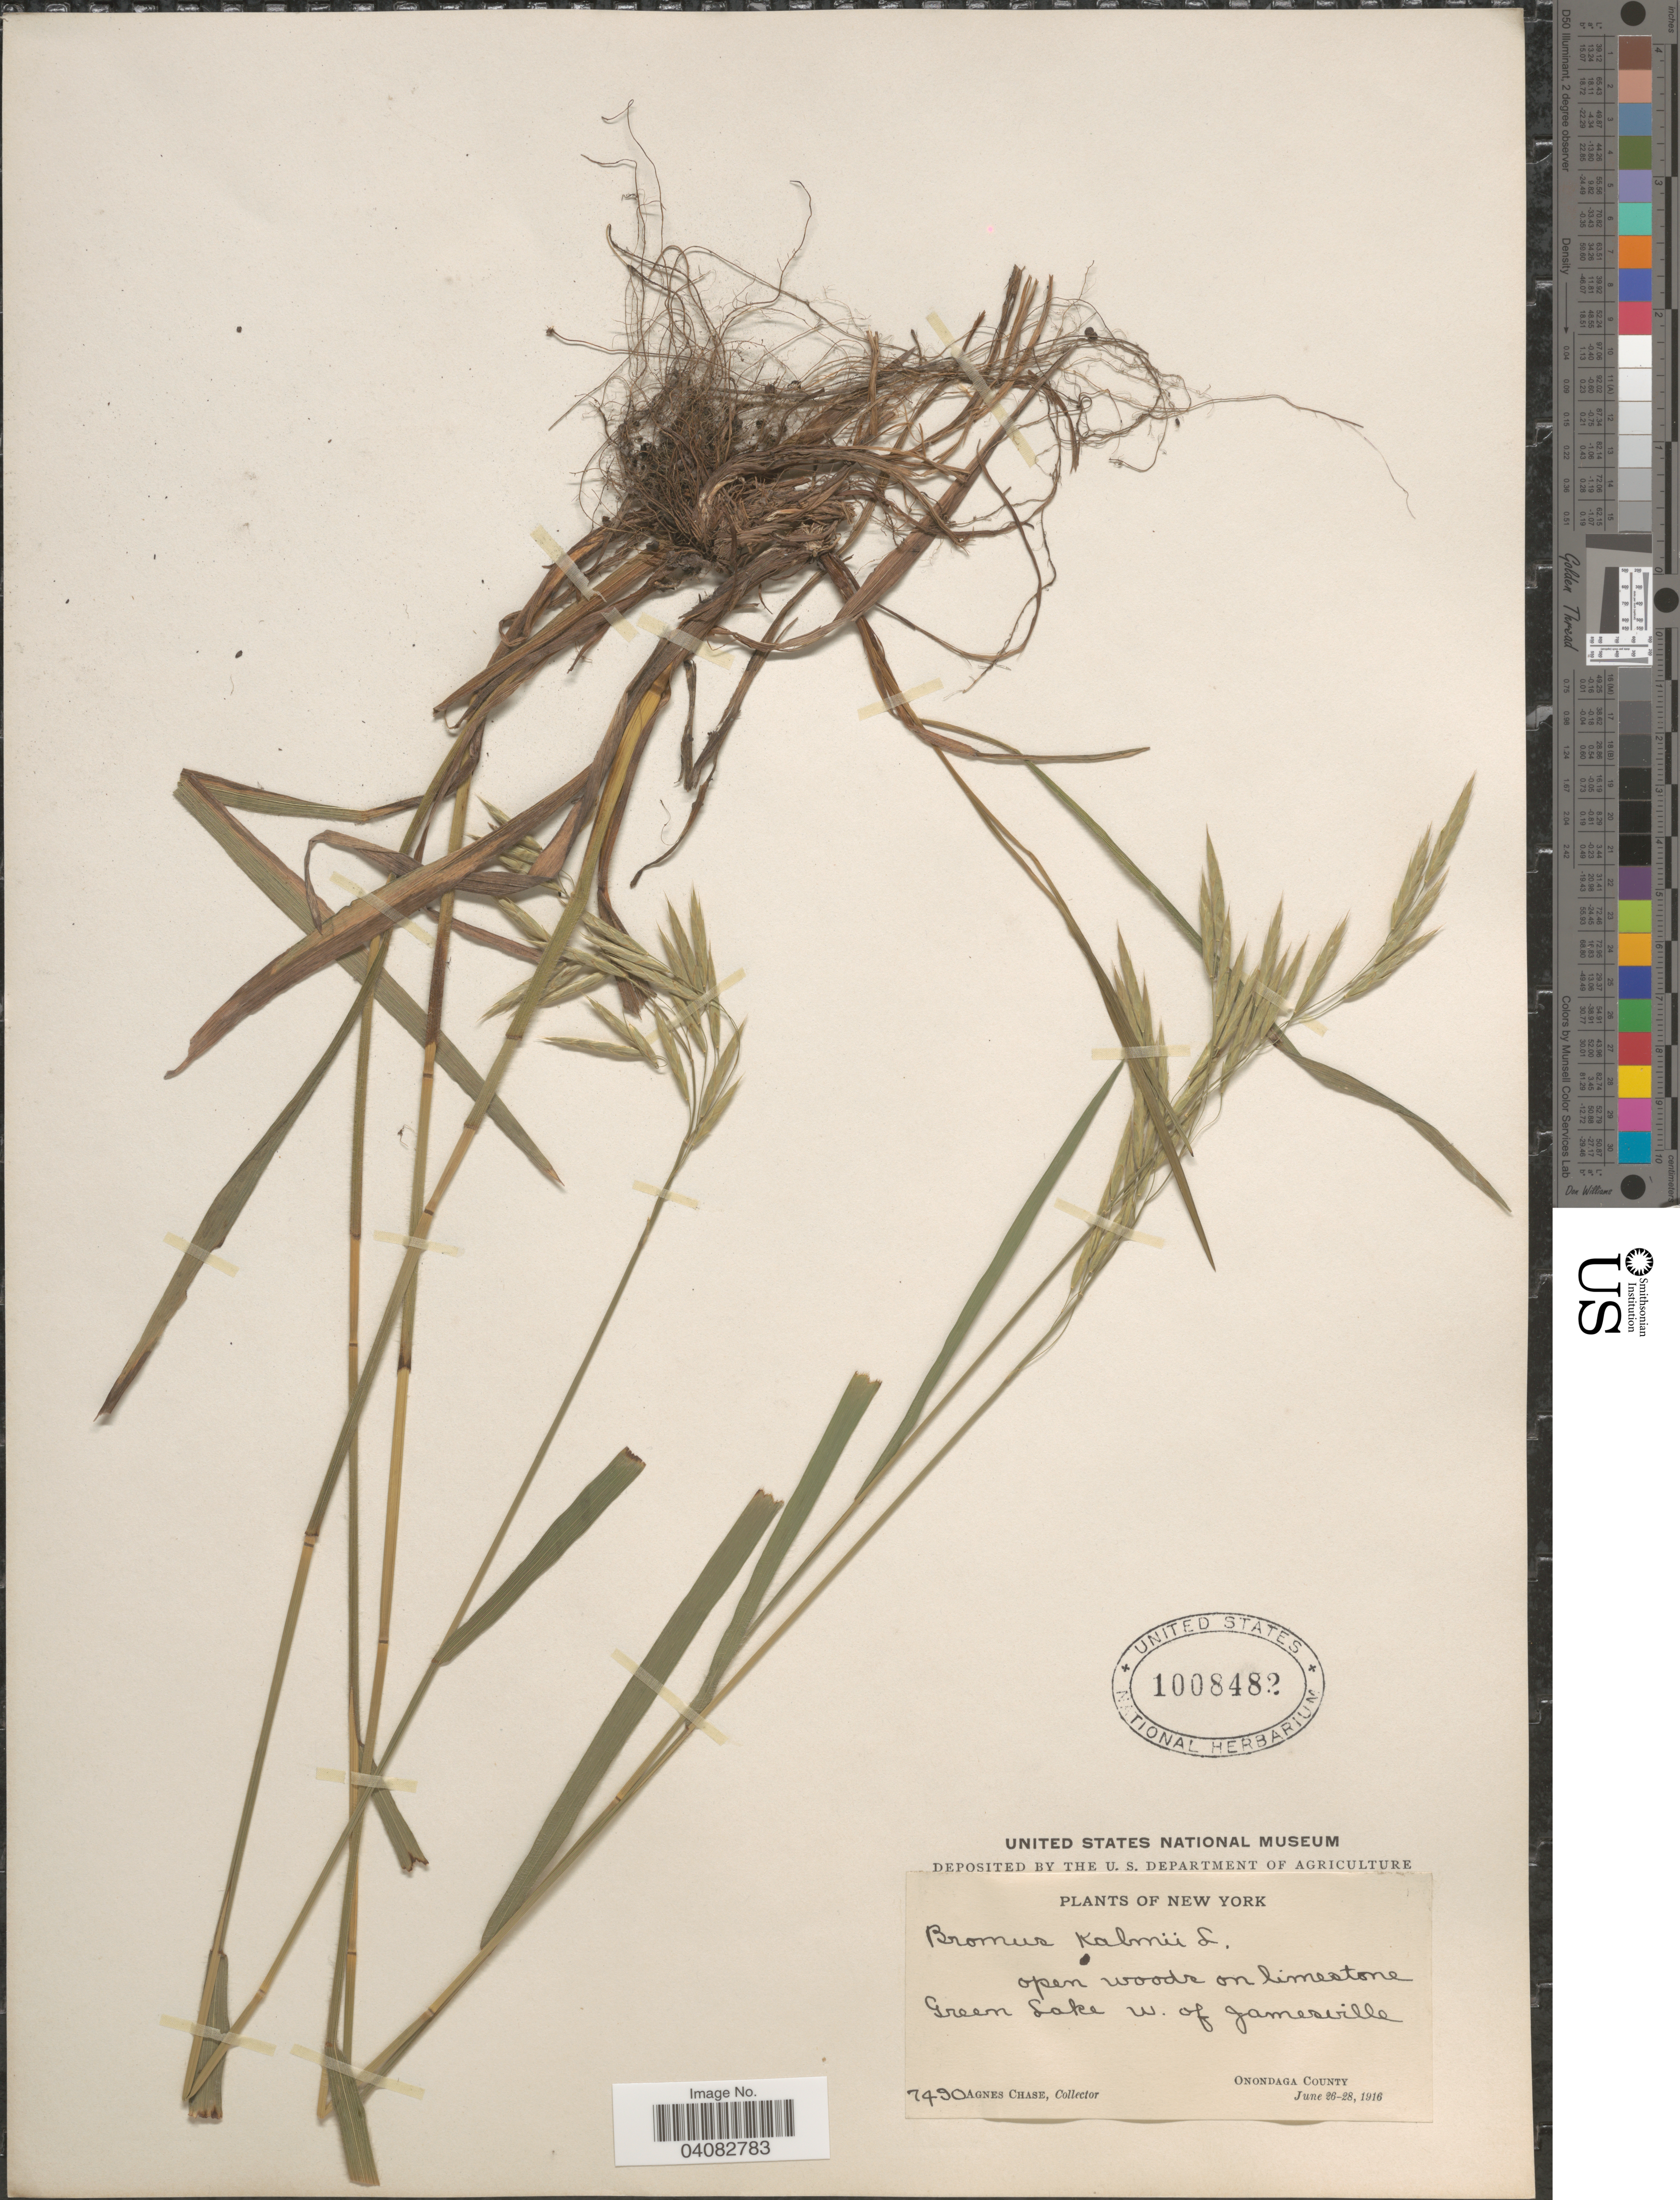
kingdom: Plantae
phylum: Tracheophyta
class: Liliopsida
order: Poales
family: Poaceae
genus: Bromus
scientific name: Bromus kalmii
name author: A. Gray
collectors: A. Chase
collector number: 7490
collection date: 1916-06-26/1916-06-28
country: United States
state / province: New York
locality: Open woods on limestone. Green Lake W. of Jamesville. Onondaga County.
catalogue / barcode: US 1008482